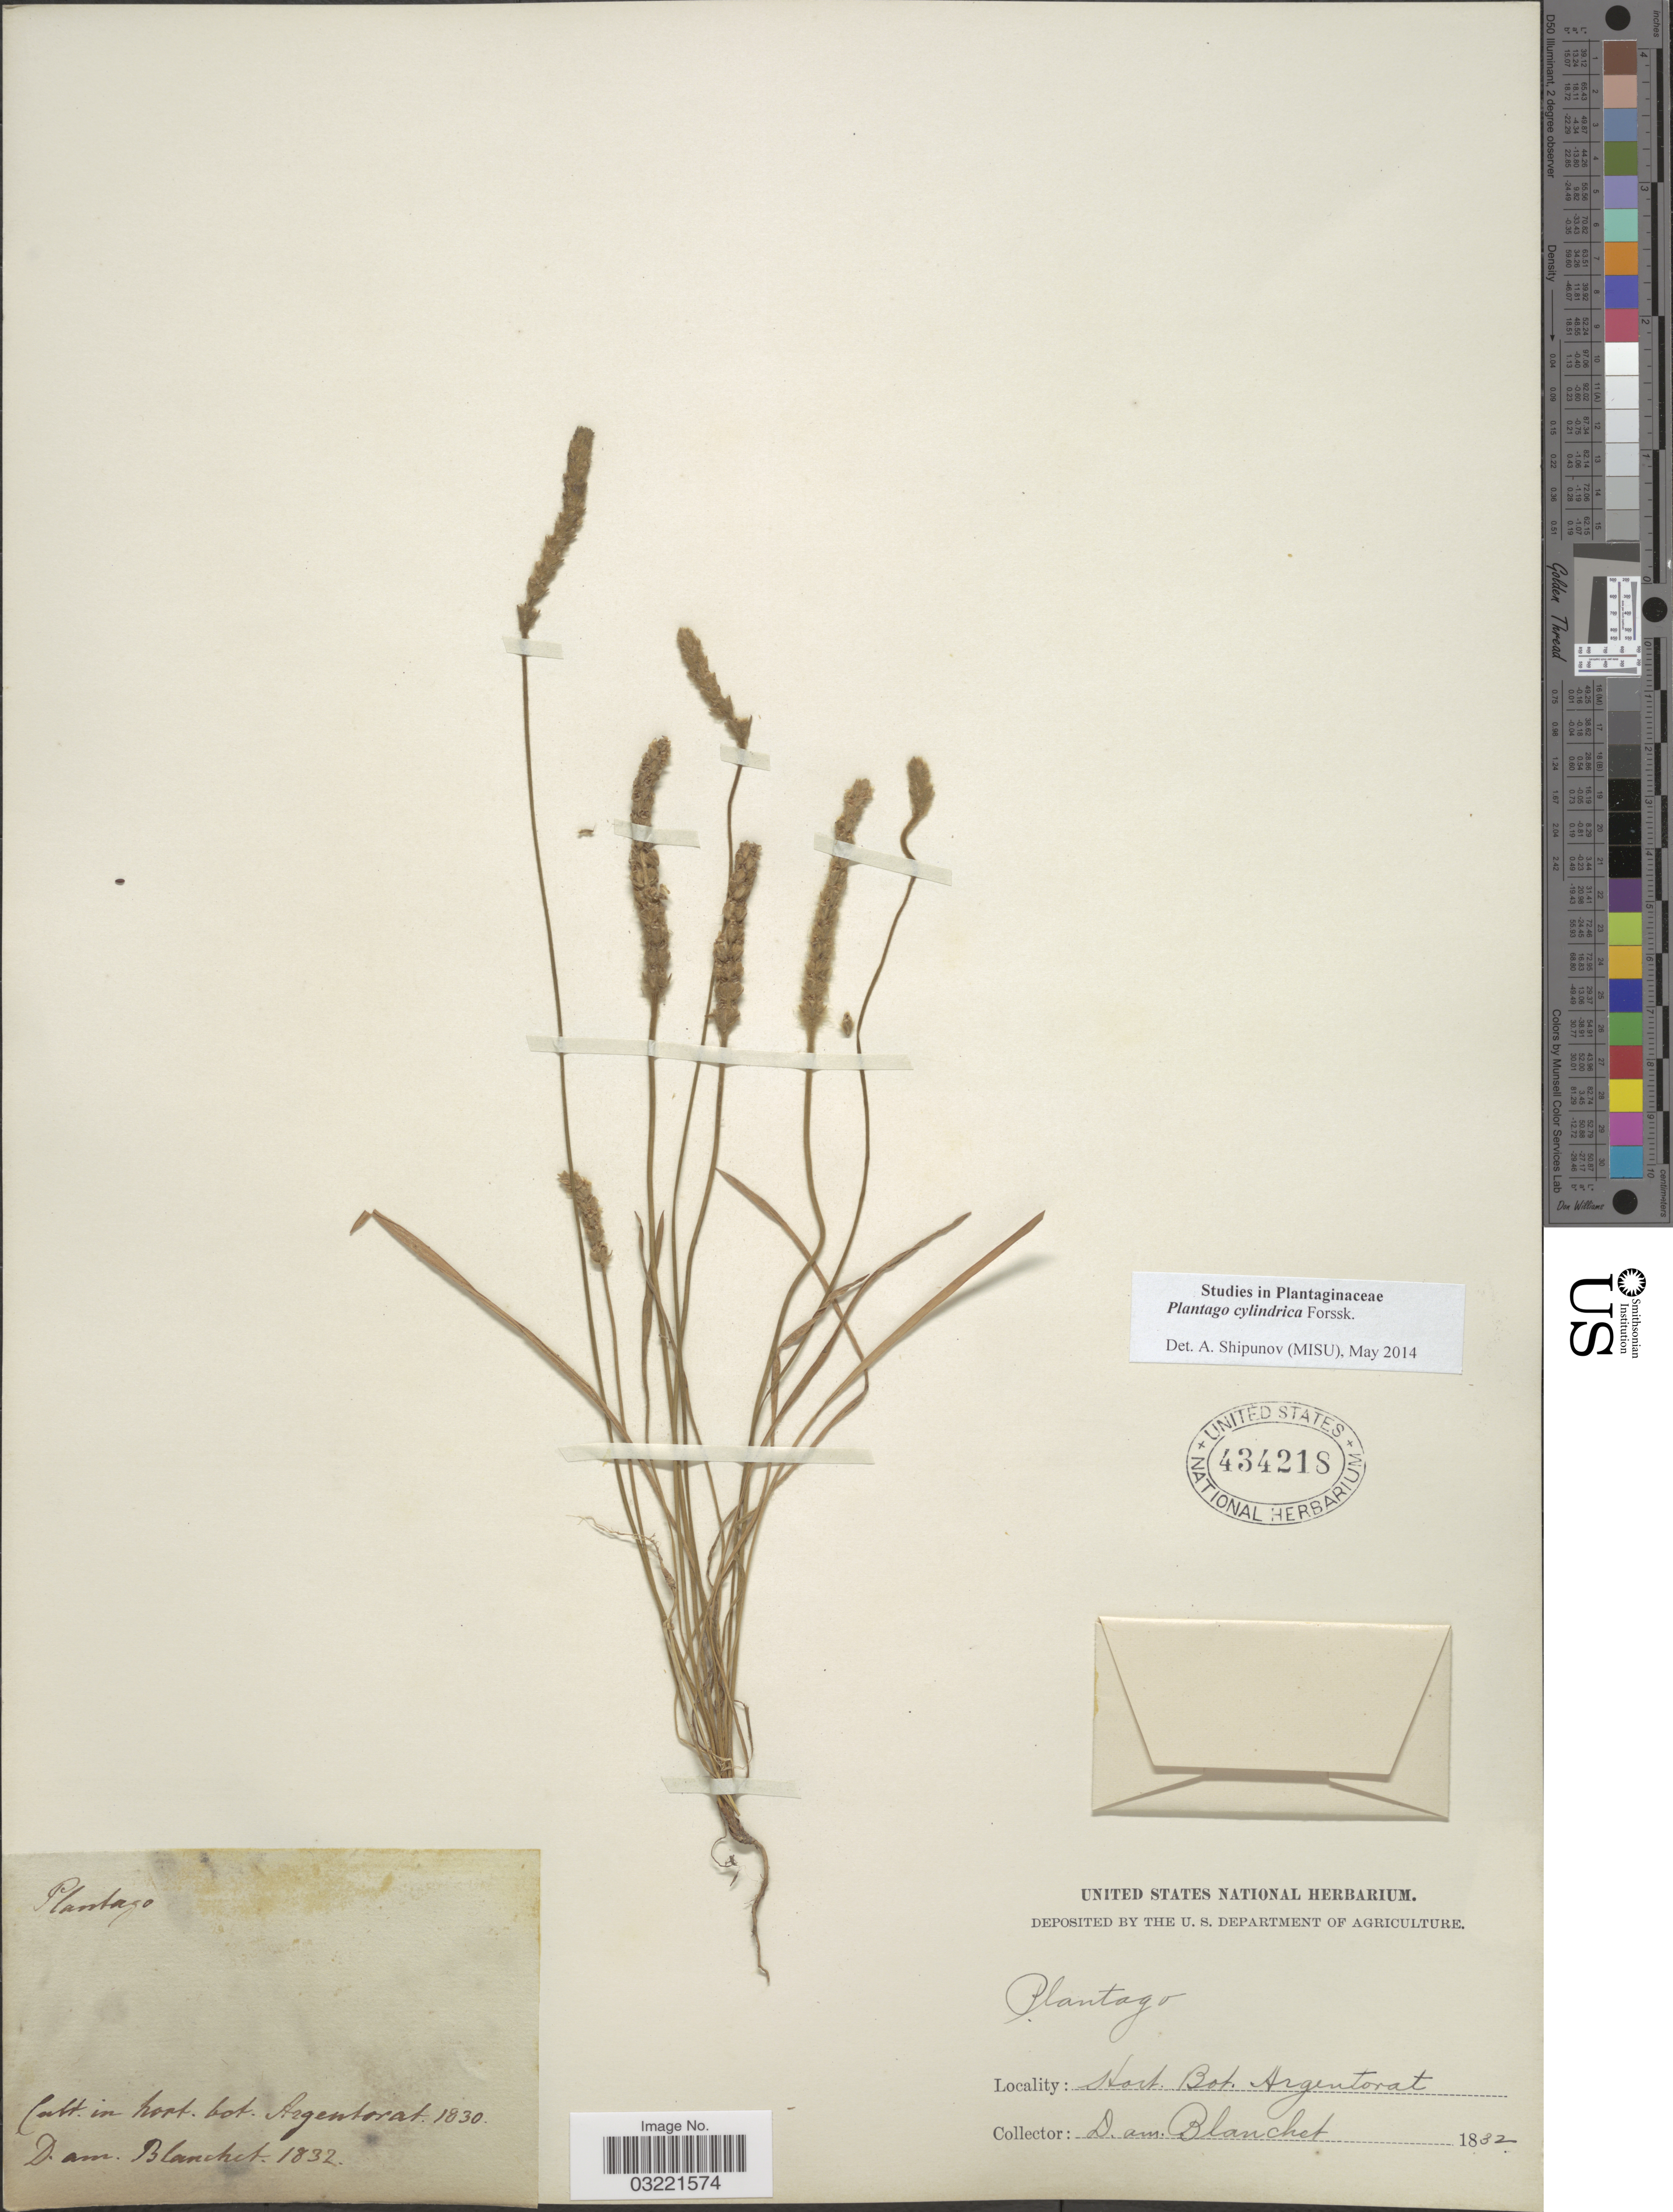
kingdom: Plantae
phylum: Tracheophyta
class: Magnoliopsida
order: Lamiales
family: Plantaginaceae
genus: Plantago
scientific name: Plantago cylindrica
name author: Forssk.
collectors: D. Blanchet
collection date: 1830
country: France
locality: Hort. Bot. Argentorat.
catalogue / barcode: US 434218